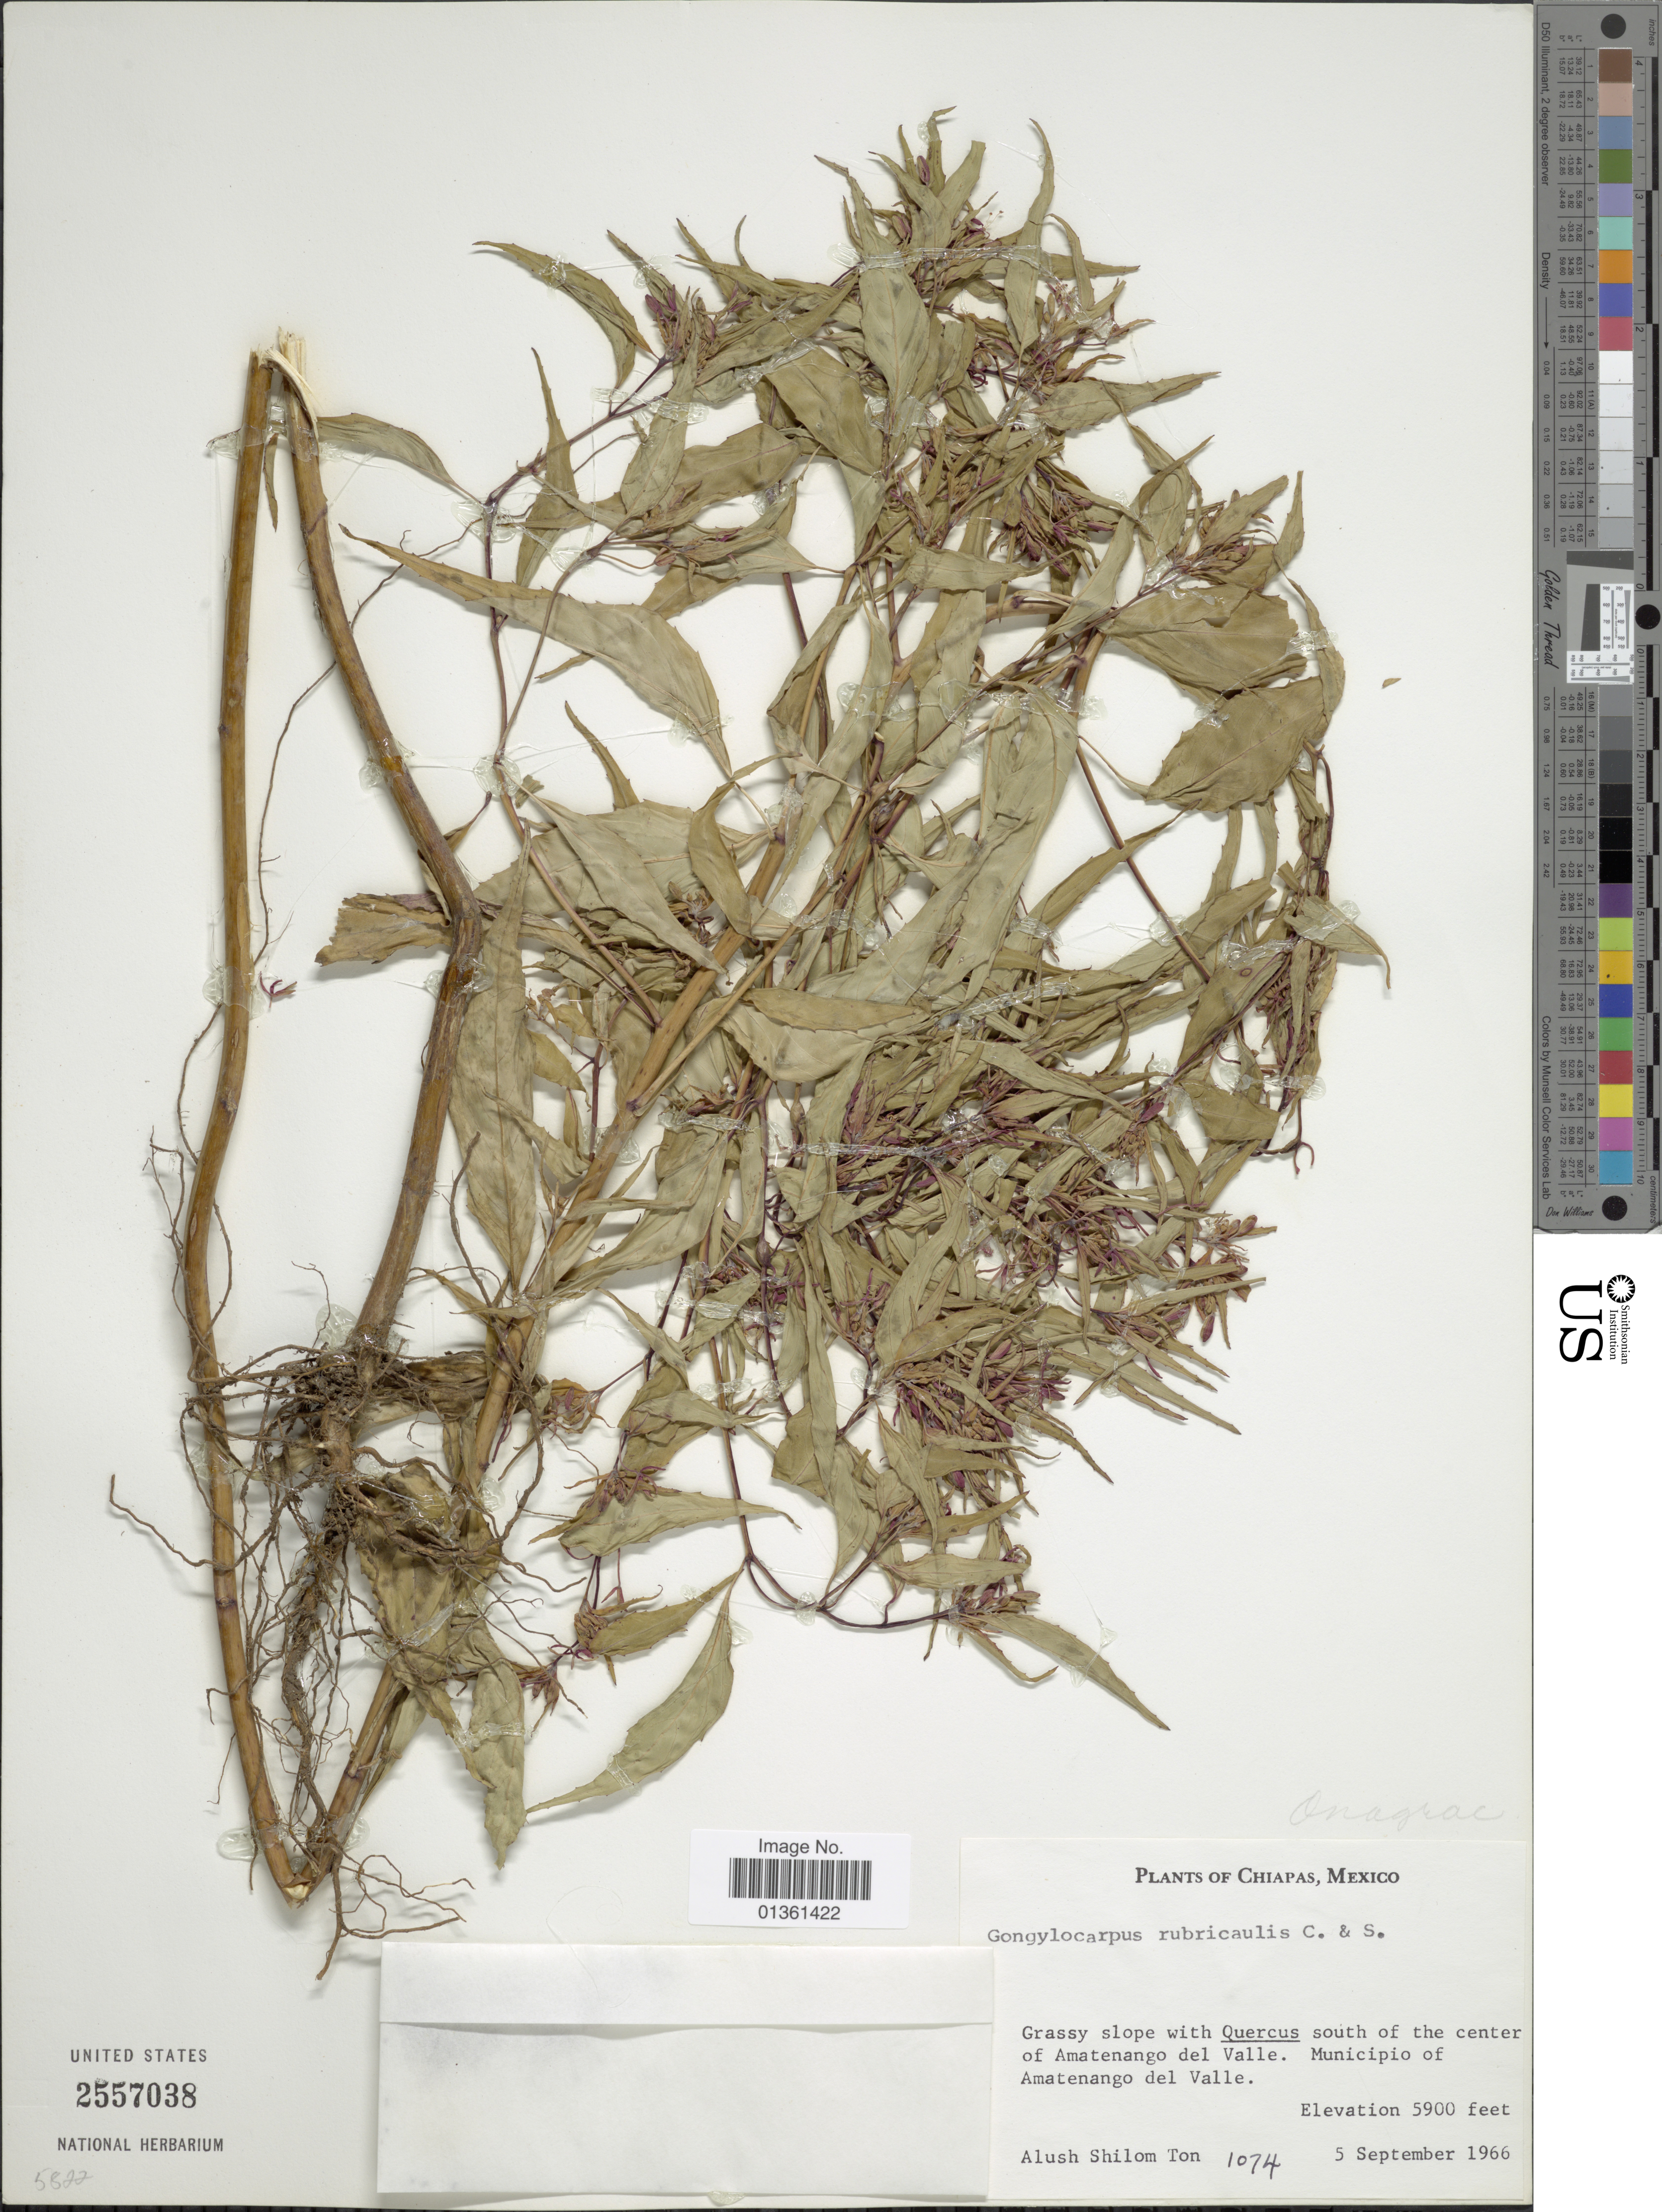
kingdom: Plantae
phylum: Tracheophyta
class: Magnoliopsida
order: Myrtales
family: Onagraceae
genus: Gongylocarpus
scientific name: Gongylocarpus rubricaulis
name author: Schltdl. & Cham.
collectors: A. S. Ton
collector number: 1074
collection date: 1966-09-05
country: Mexico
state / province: Chiapas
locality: South of the center of Amatenango del Valle. Municipio of Amatenango del Valle.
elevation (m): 1798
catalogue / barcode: US 2557038